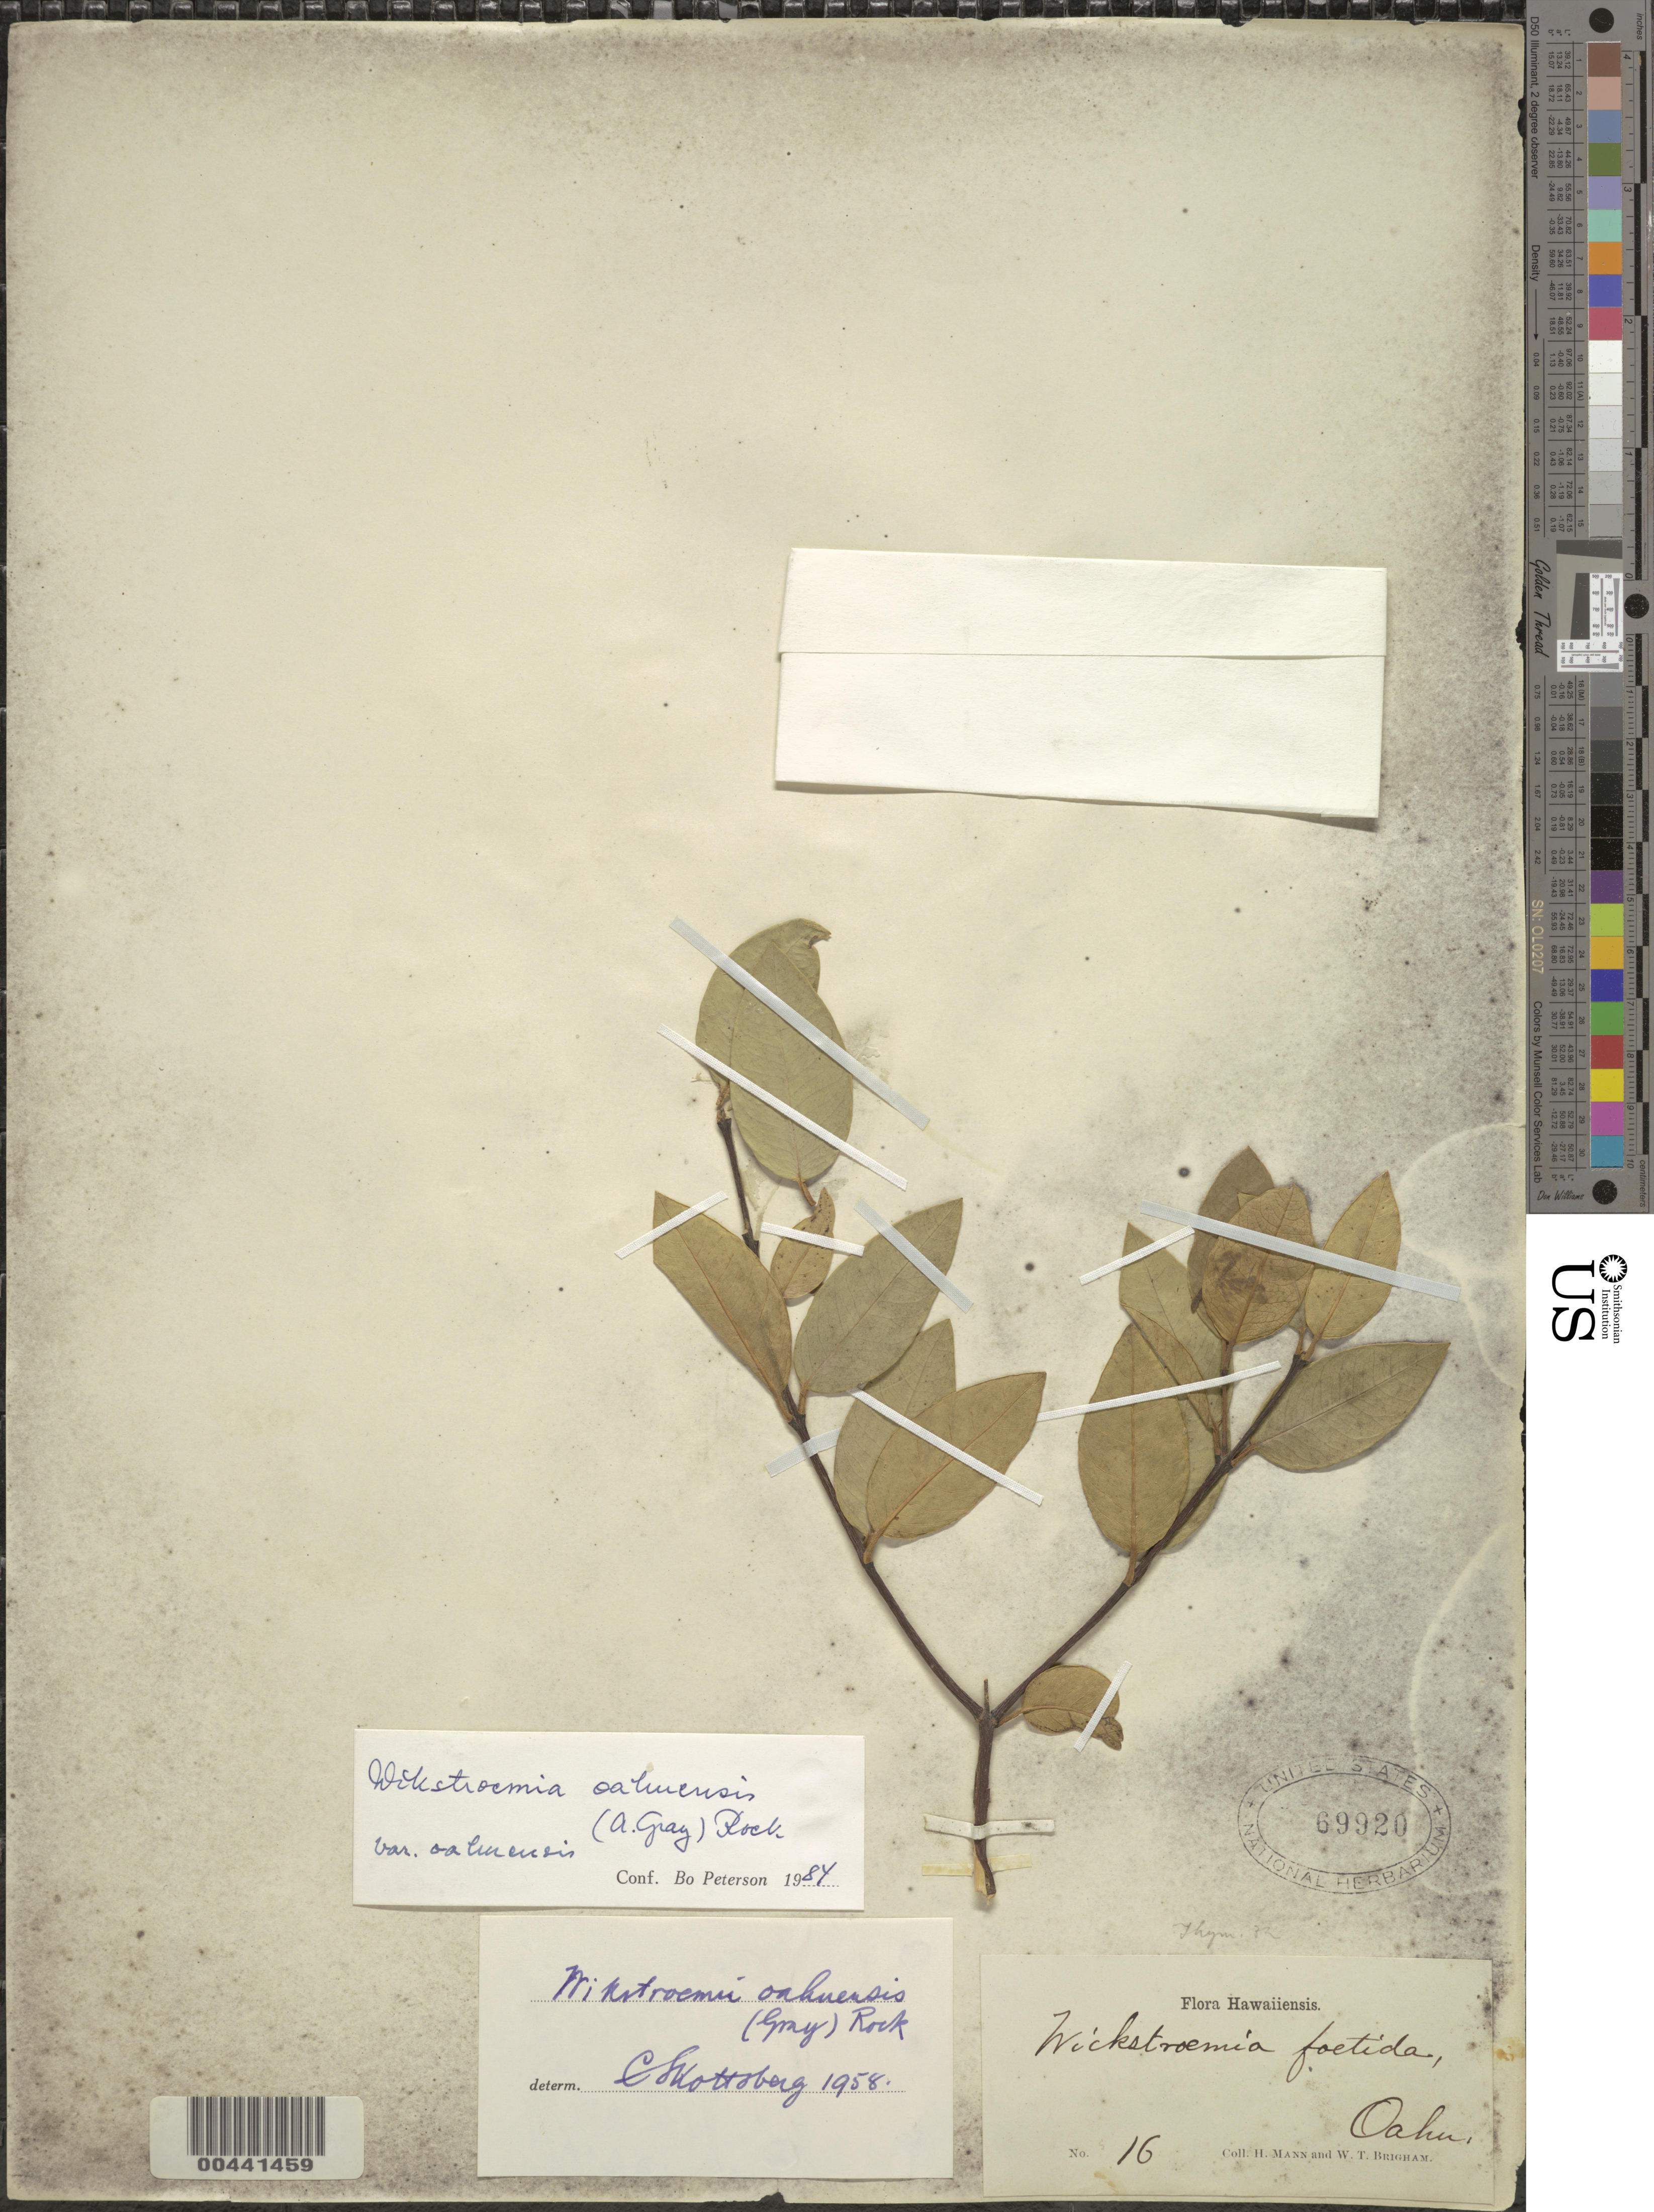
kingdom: Plantae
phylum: Tracheophyta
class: Magnoliopsida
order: Malvales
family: Thymelaeaceae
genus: Wikstroemia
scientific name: Wikstroemia oahuensis var. oahuensis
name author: (A. Gray) Rock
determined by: Peterson, B.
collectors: H. Mann & W. T. Brigham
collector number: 16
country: United States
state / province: Hawaii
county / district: Honolulu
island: Oahu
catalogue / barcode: US 69920